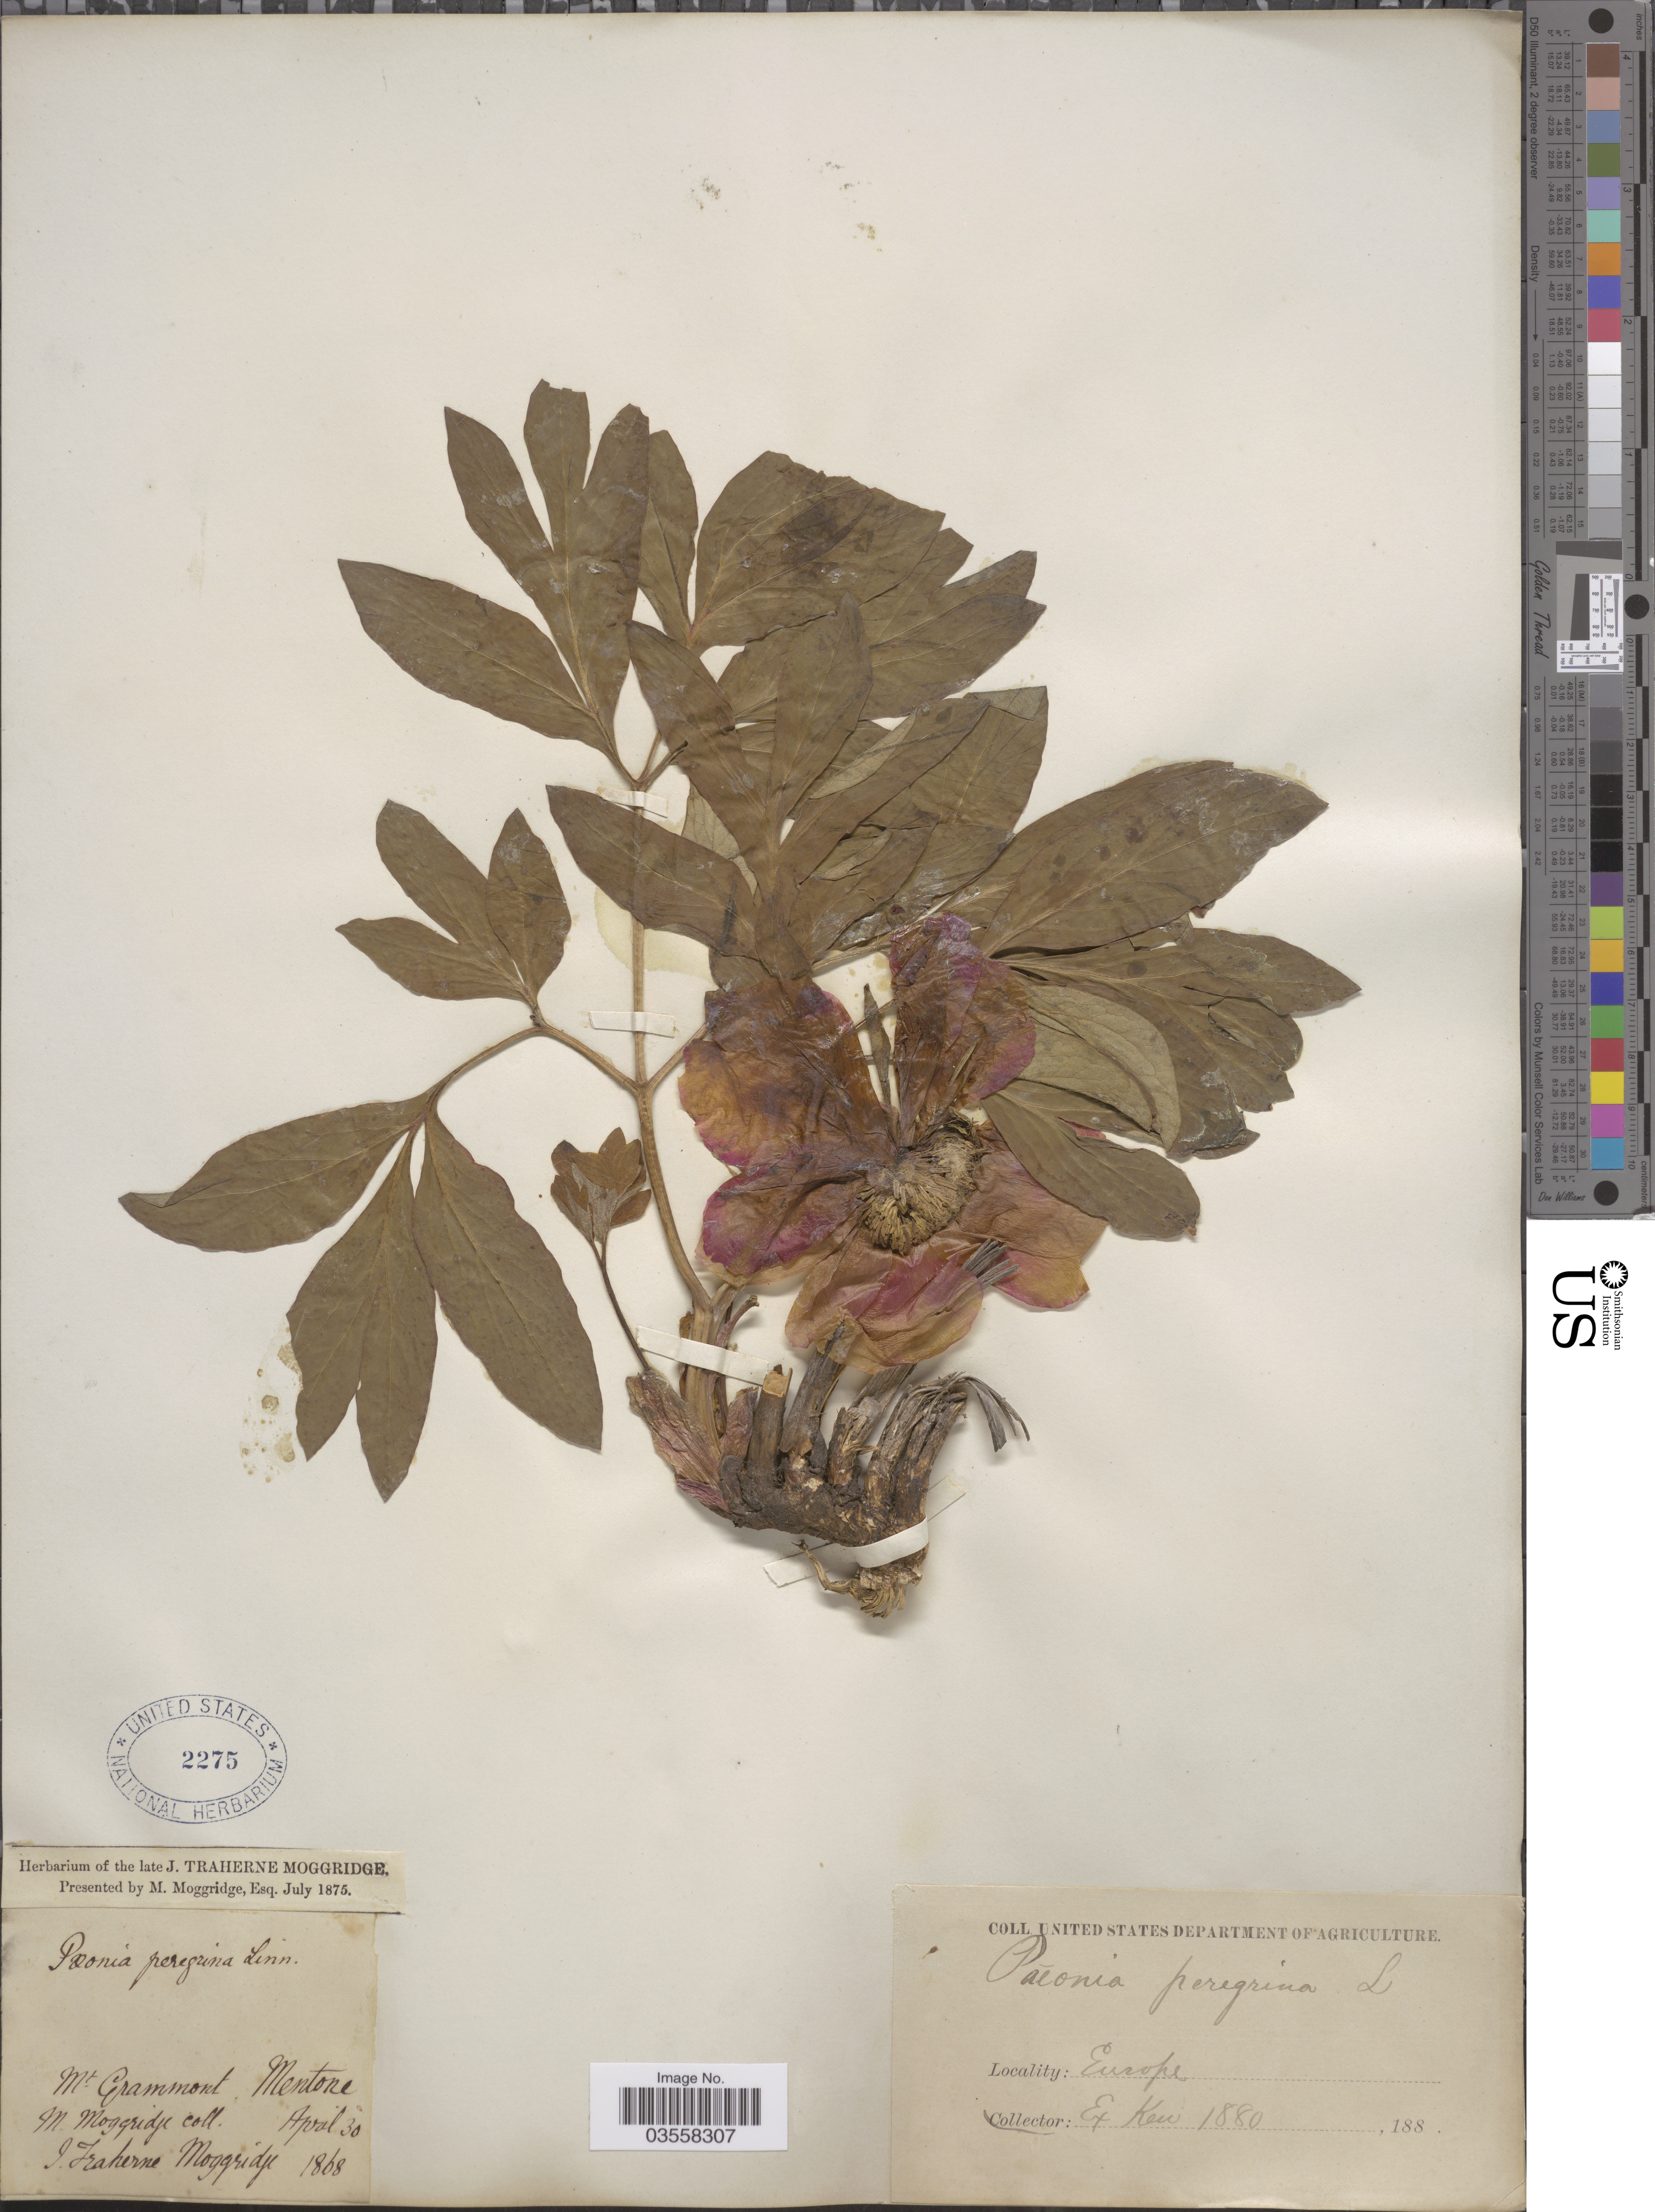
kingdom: Plantae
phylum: Tracheophyta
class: Magnoliopsida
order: Saxifragales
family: Paeoniaceae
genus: Paeonia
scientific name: Paeonia officinalis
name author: L.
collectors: M. Moggridge & J. T. Moggridge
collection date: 1868-04-30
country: France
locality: Mt. Grammont, Mentone. Europe.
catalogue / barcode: US 2275